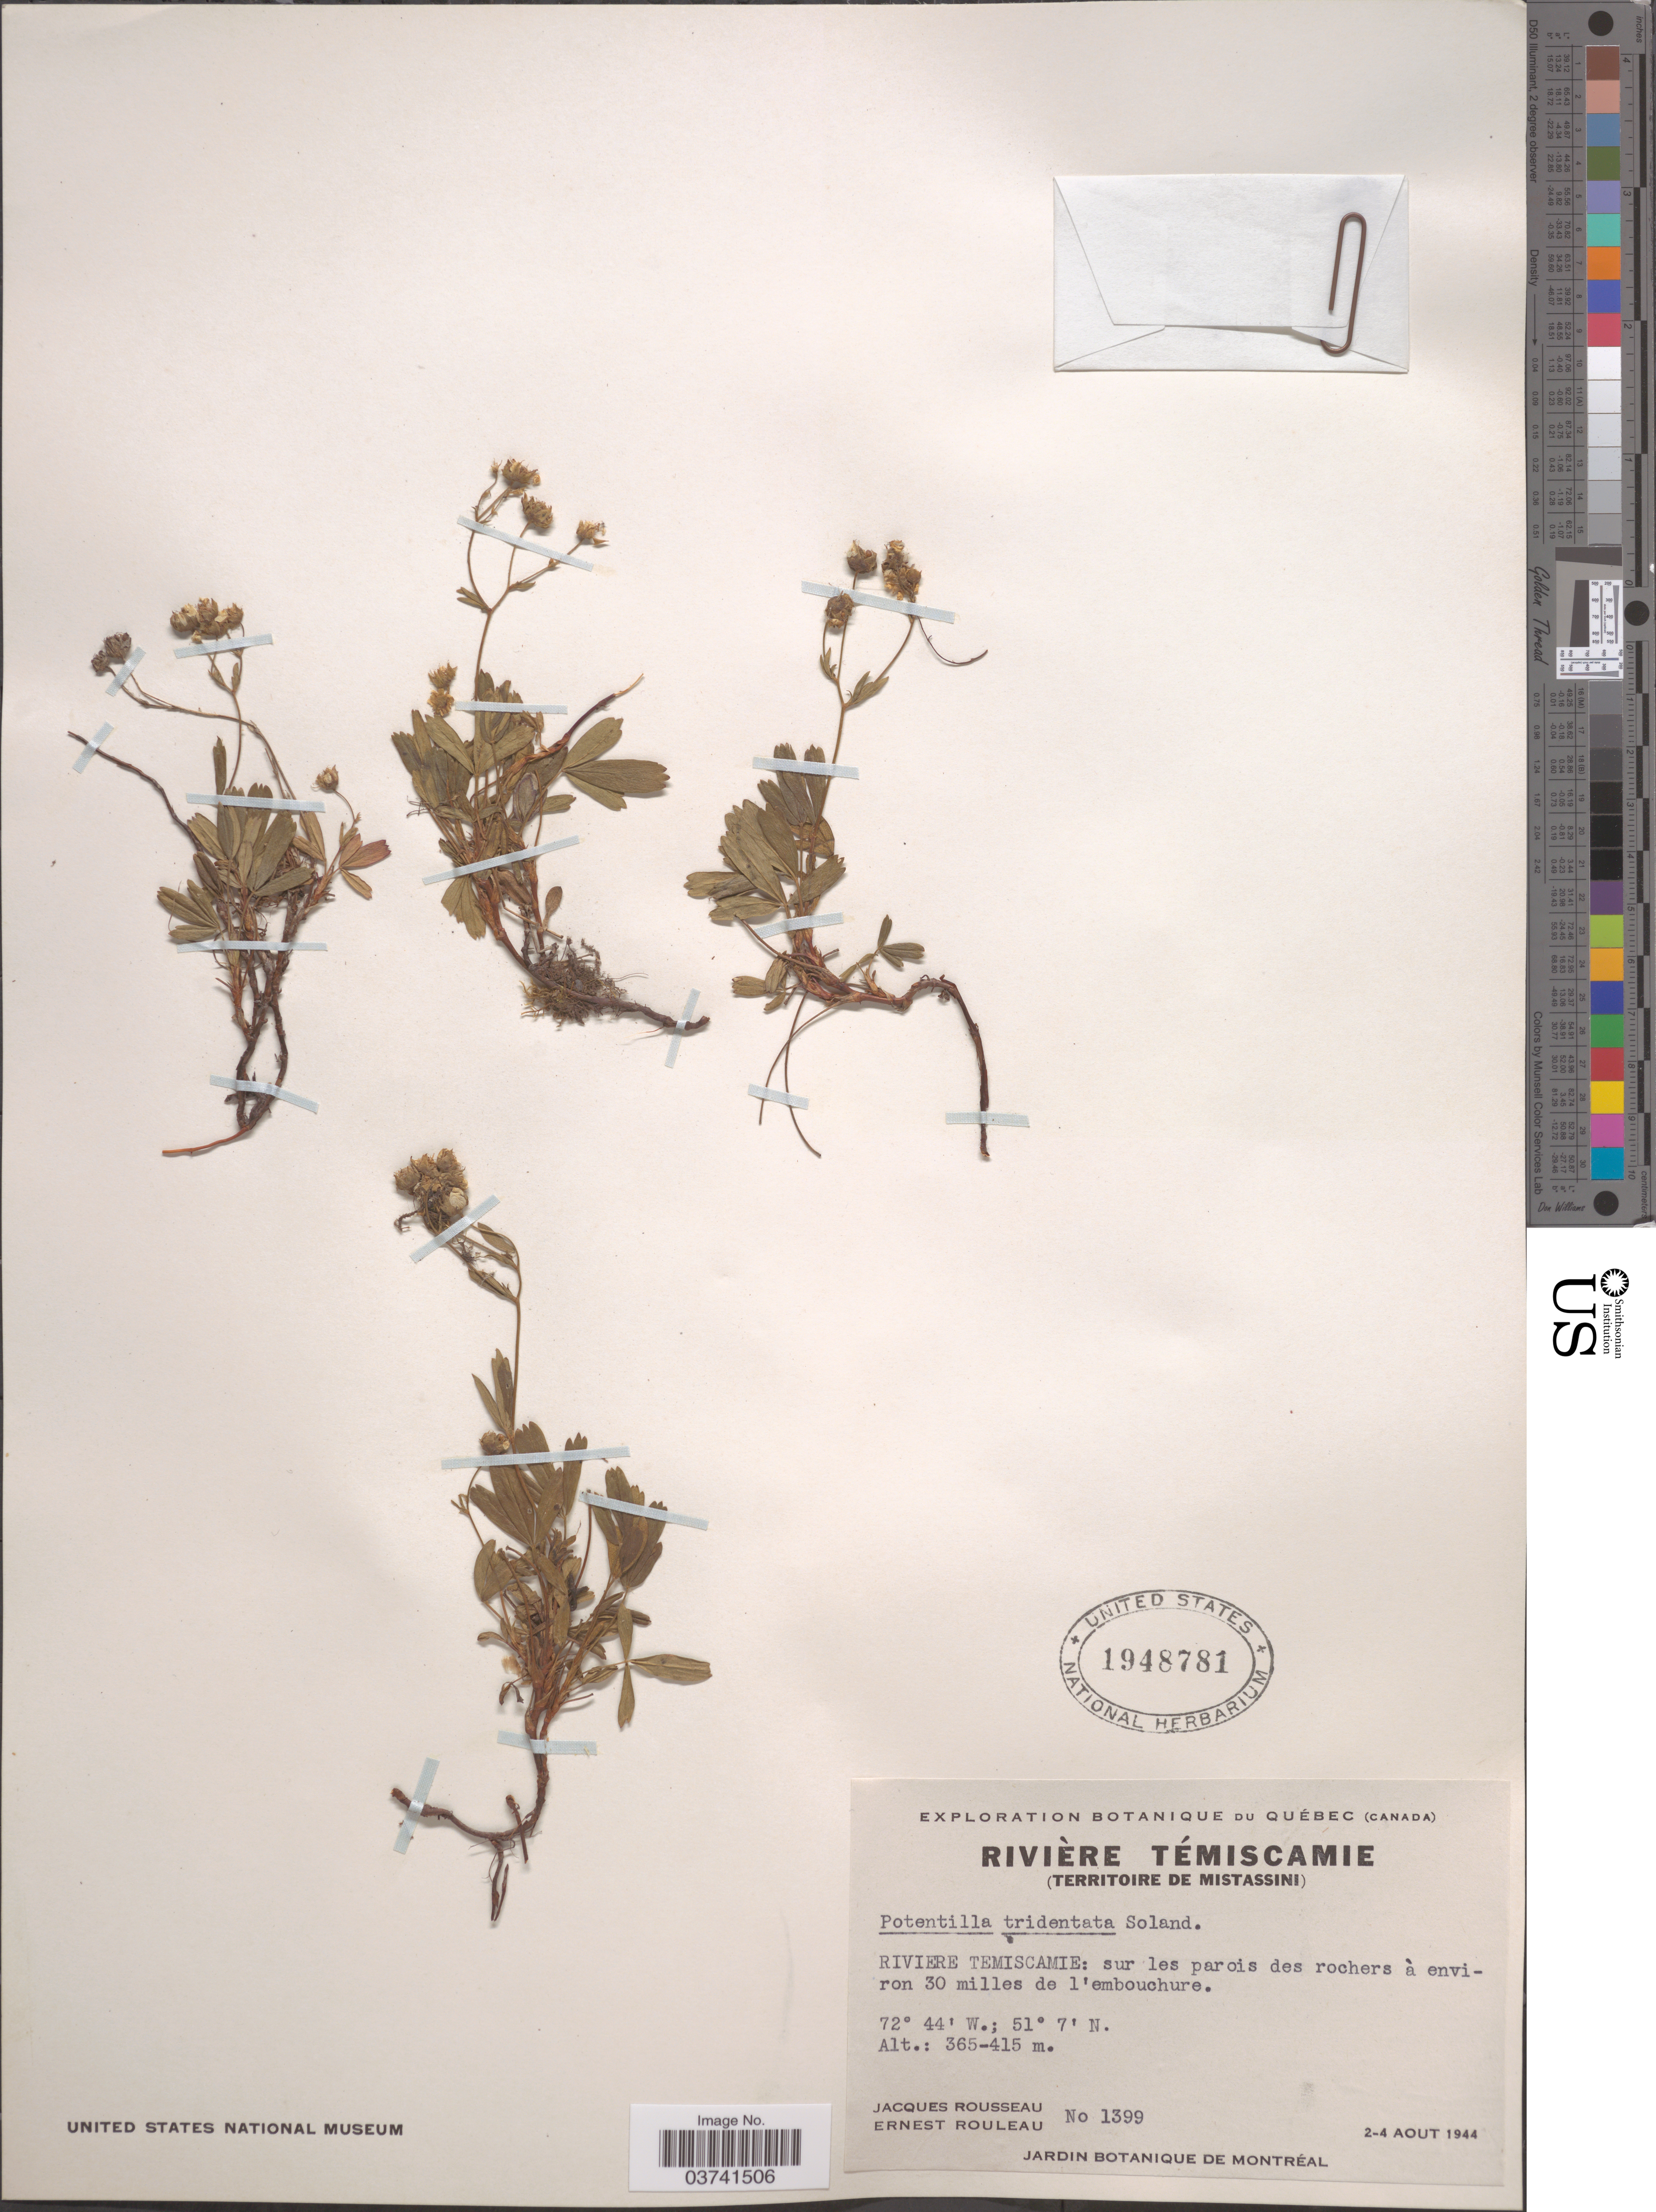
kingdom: Plantae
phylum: Tracheophyta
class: Magnoliopsida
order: Rosales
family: Rosaceae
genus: Potentilla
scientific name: Potentilla tridentata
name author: Aiton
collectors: J. Rousseau & E. Rouleau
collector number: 1399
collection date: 1944-08-02/1944-08-04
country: Canada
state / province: Quebec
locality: Rivière Témiscamie (Territoire de Mistassini). Riviere Temiscamie: sur les parois des rochers à environ 30 miles de l'embouchure.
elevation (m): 365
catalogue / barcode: US 1948781